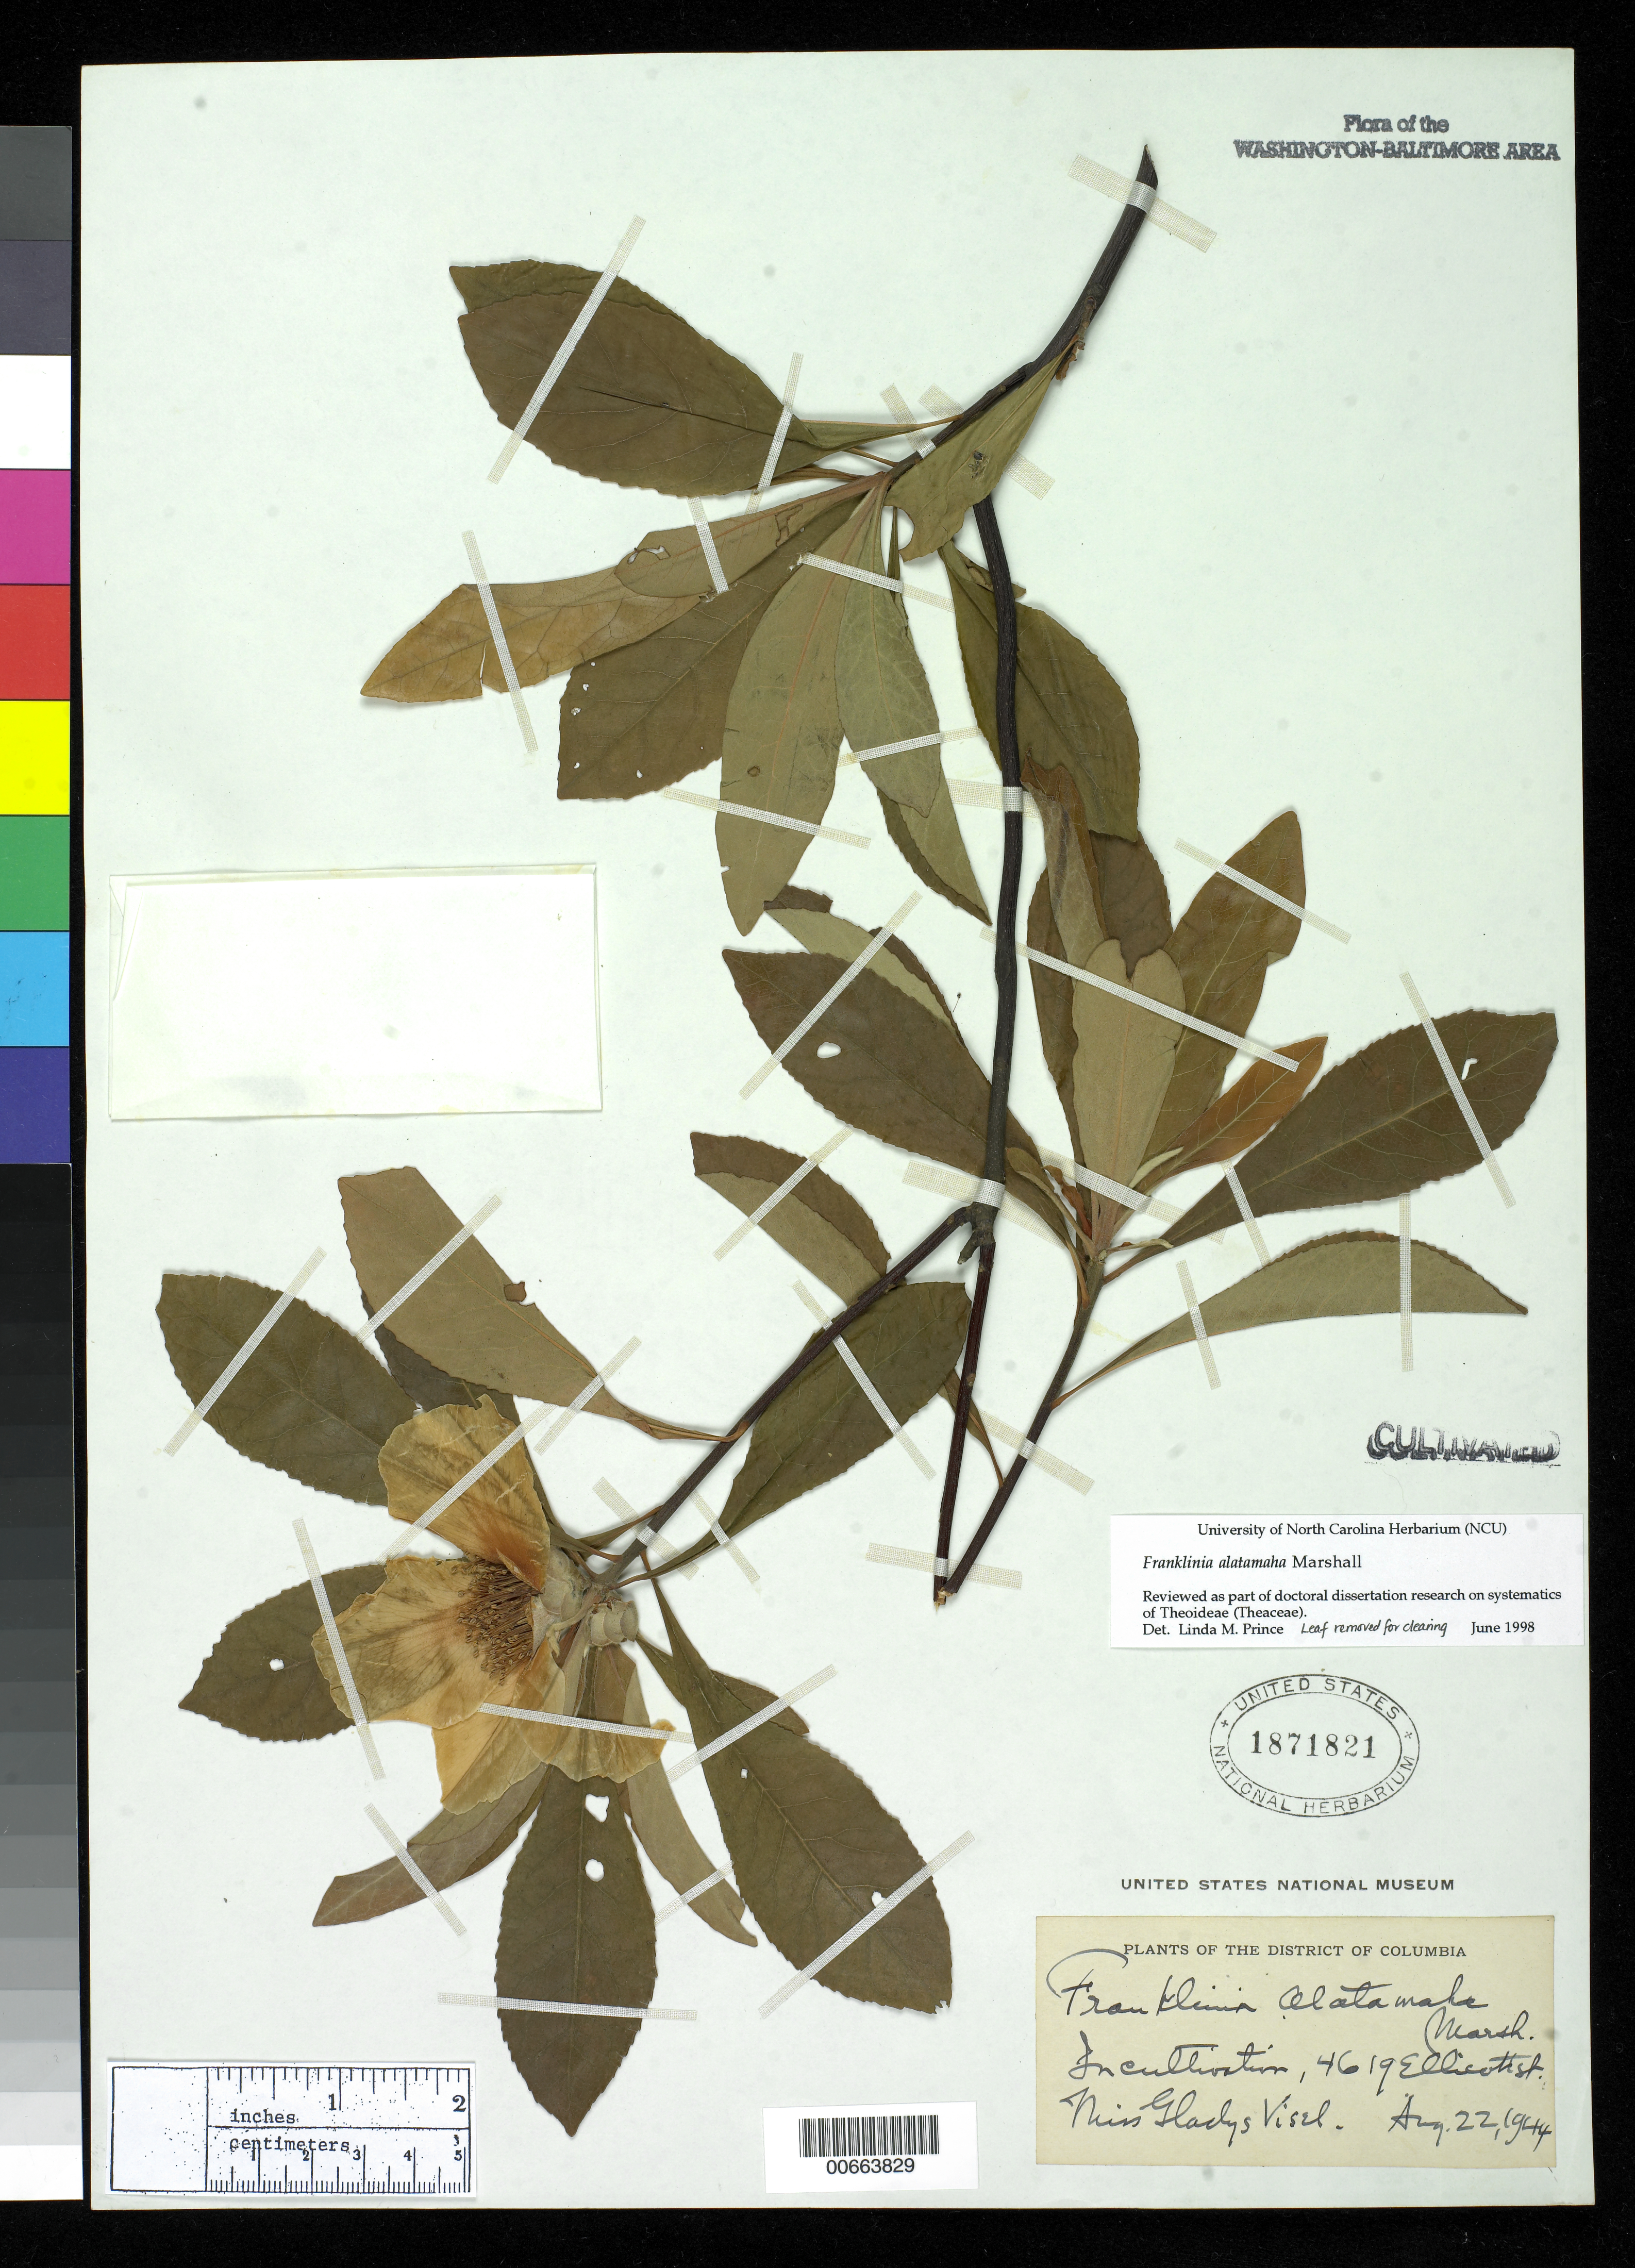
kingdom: Plantae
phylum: Tracheophyta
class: Magnoliopsida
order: Ericales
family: Theaceae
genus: Franklinia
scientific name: Franklinia alatamaha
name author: Marshall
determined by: Prince, L. M.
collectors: G. Visel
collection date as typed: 22 Aug 1944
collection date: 1944-08-22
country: United States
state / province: District of Columbia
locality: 4619 Ellicott St., in cultivation.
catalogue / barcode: US 1871821